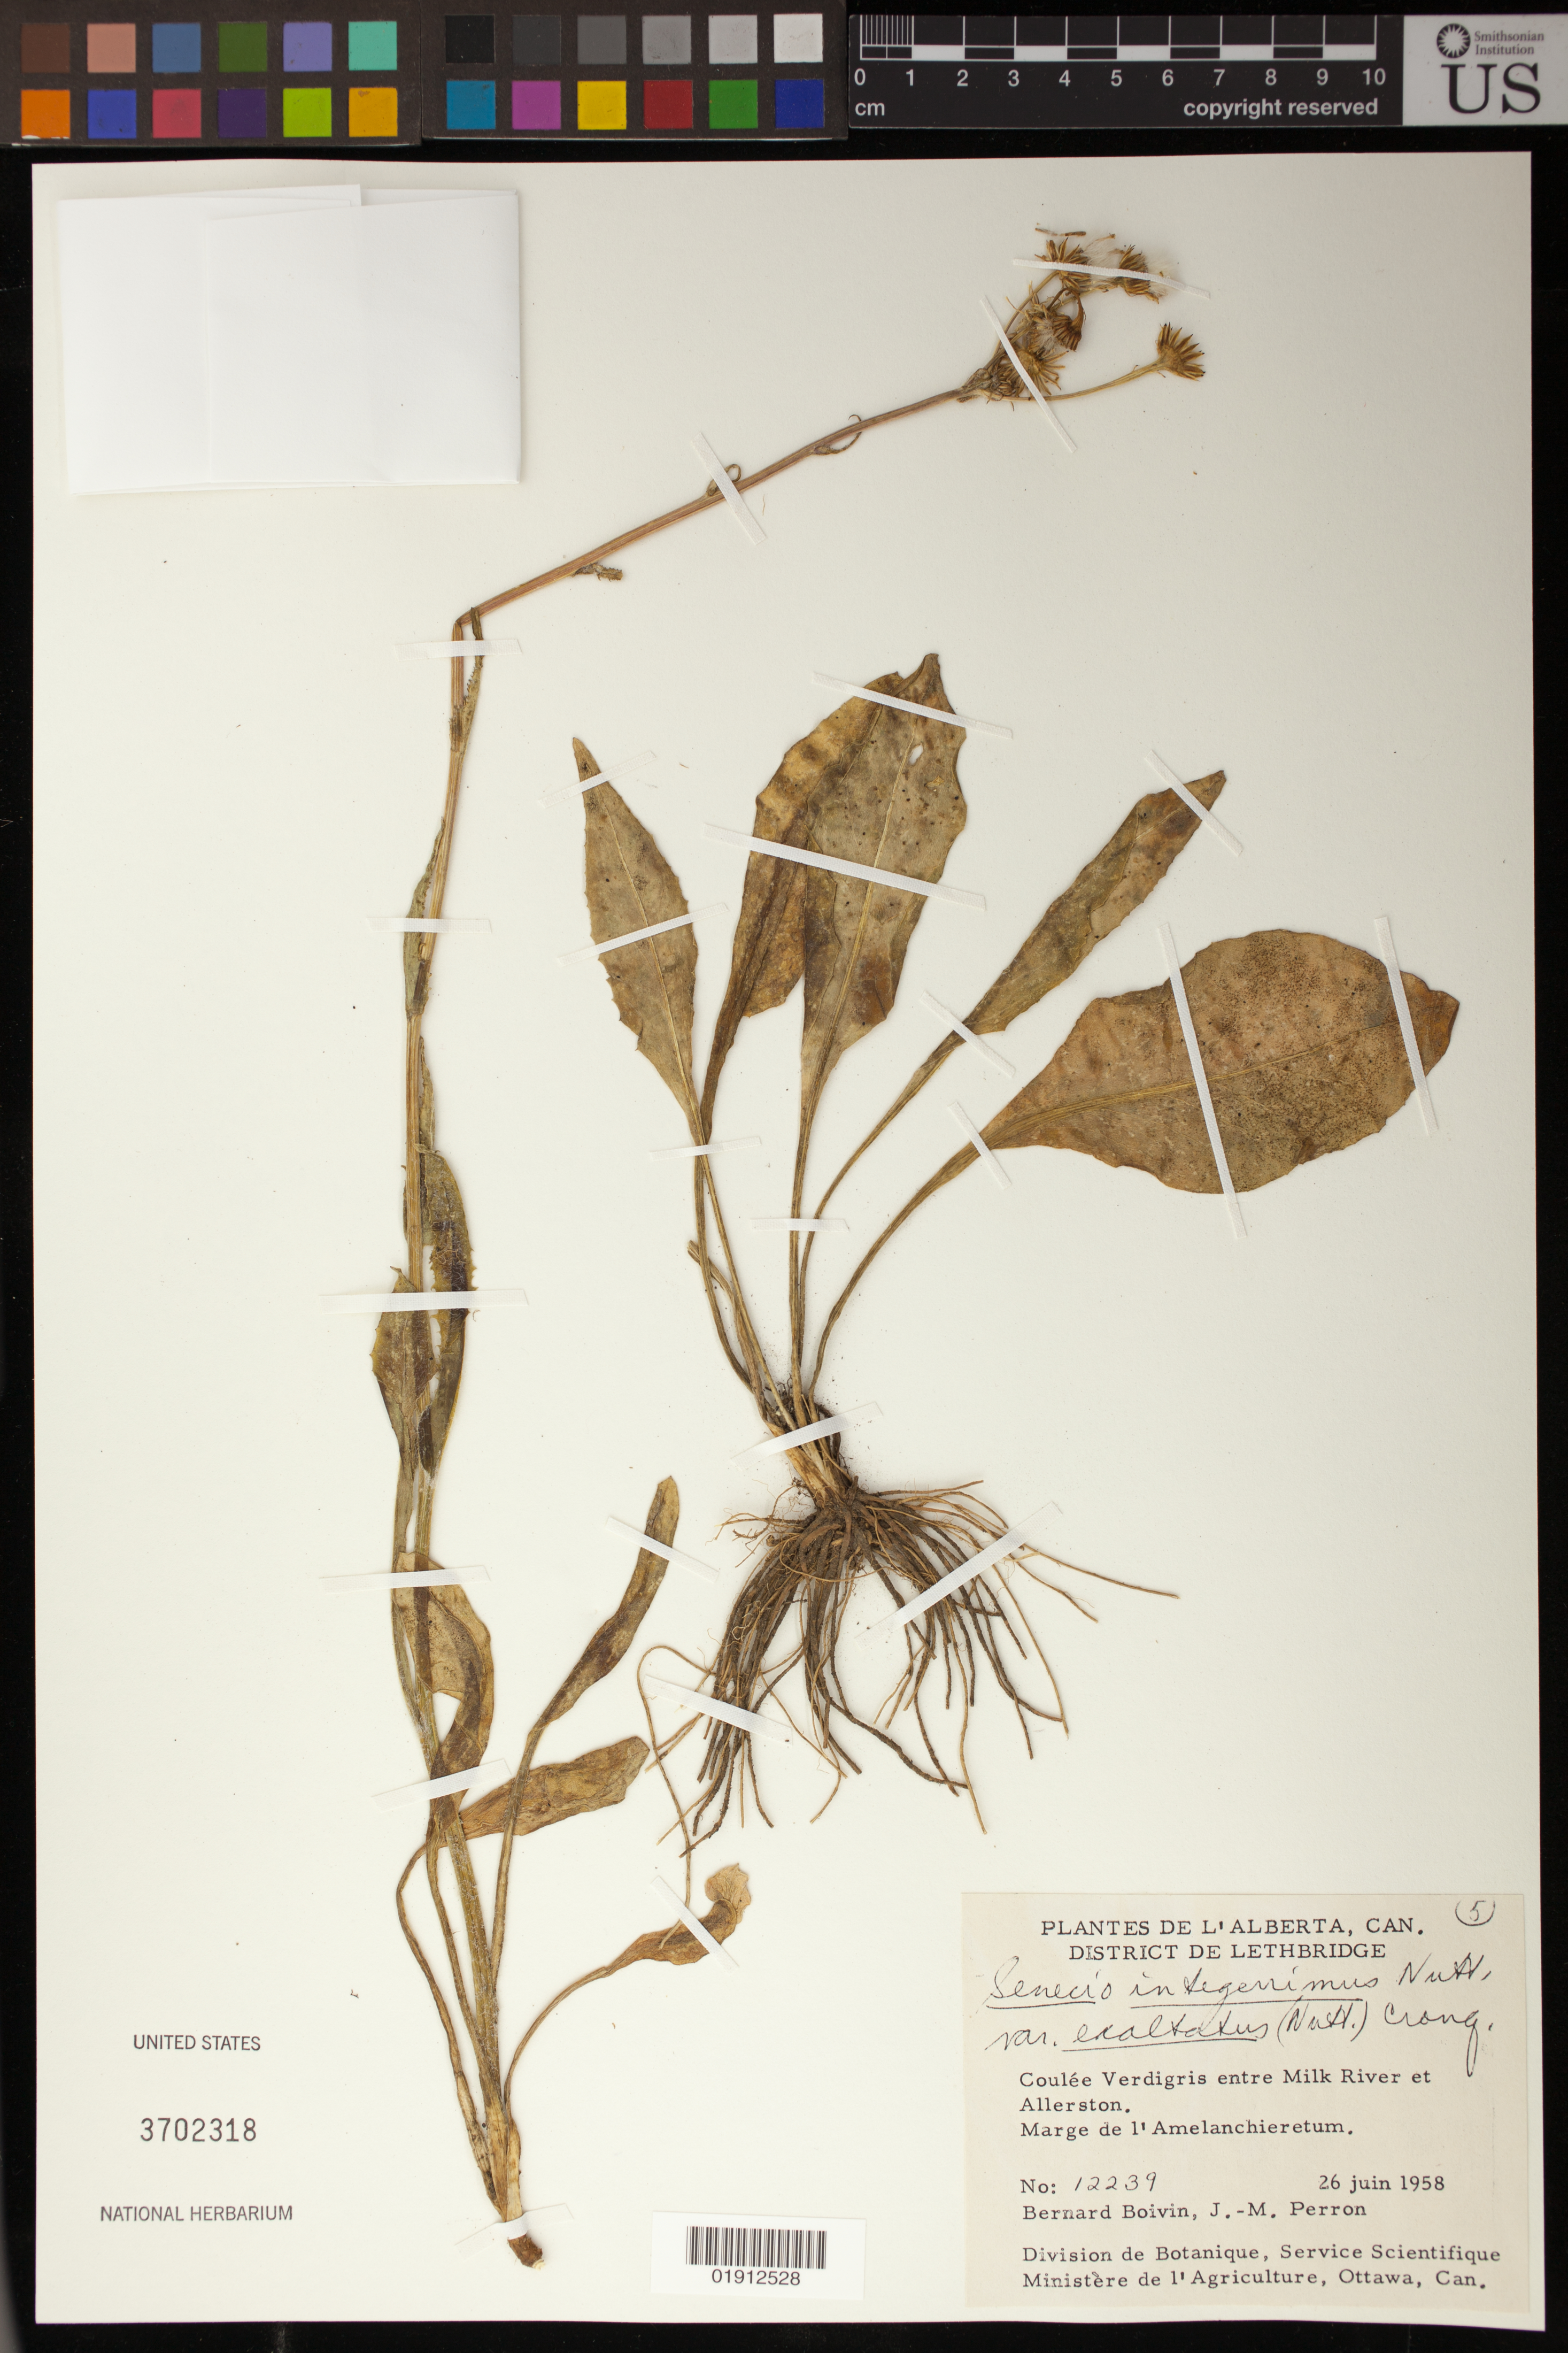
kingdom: Plantae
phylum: Tracheophyta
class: Magnoliopsida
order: Asterales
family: Asteraceae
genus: Senecio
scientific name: Senecio integerrimus var. exaltatus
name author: (Nutt.) Cronq.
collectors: J. R. B. Boivin & J. Perron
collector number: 12239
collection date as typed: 26 juin 1958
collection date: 1958-06-26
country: Canada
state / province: Saskatchewan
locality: District de Lethbridge, Coulee Verdigris entre Milk River et Allerston. Marge de l'Amelanchieretum.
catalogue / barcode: US 3702318